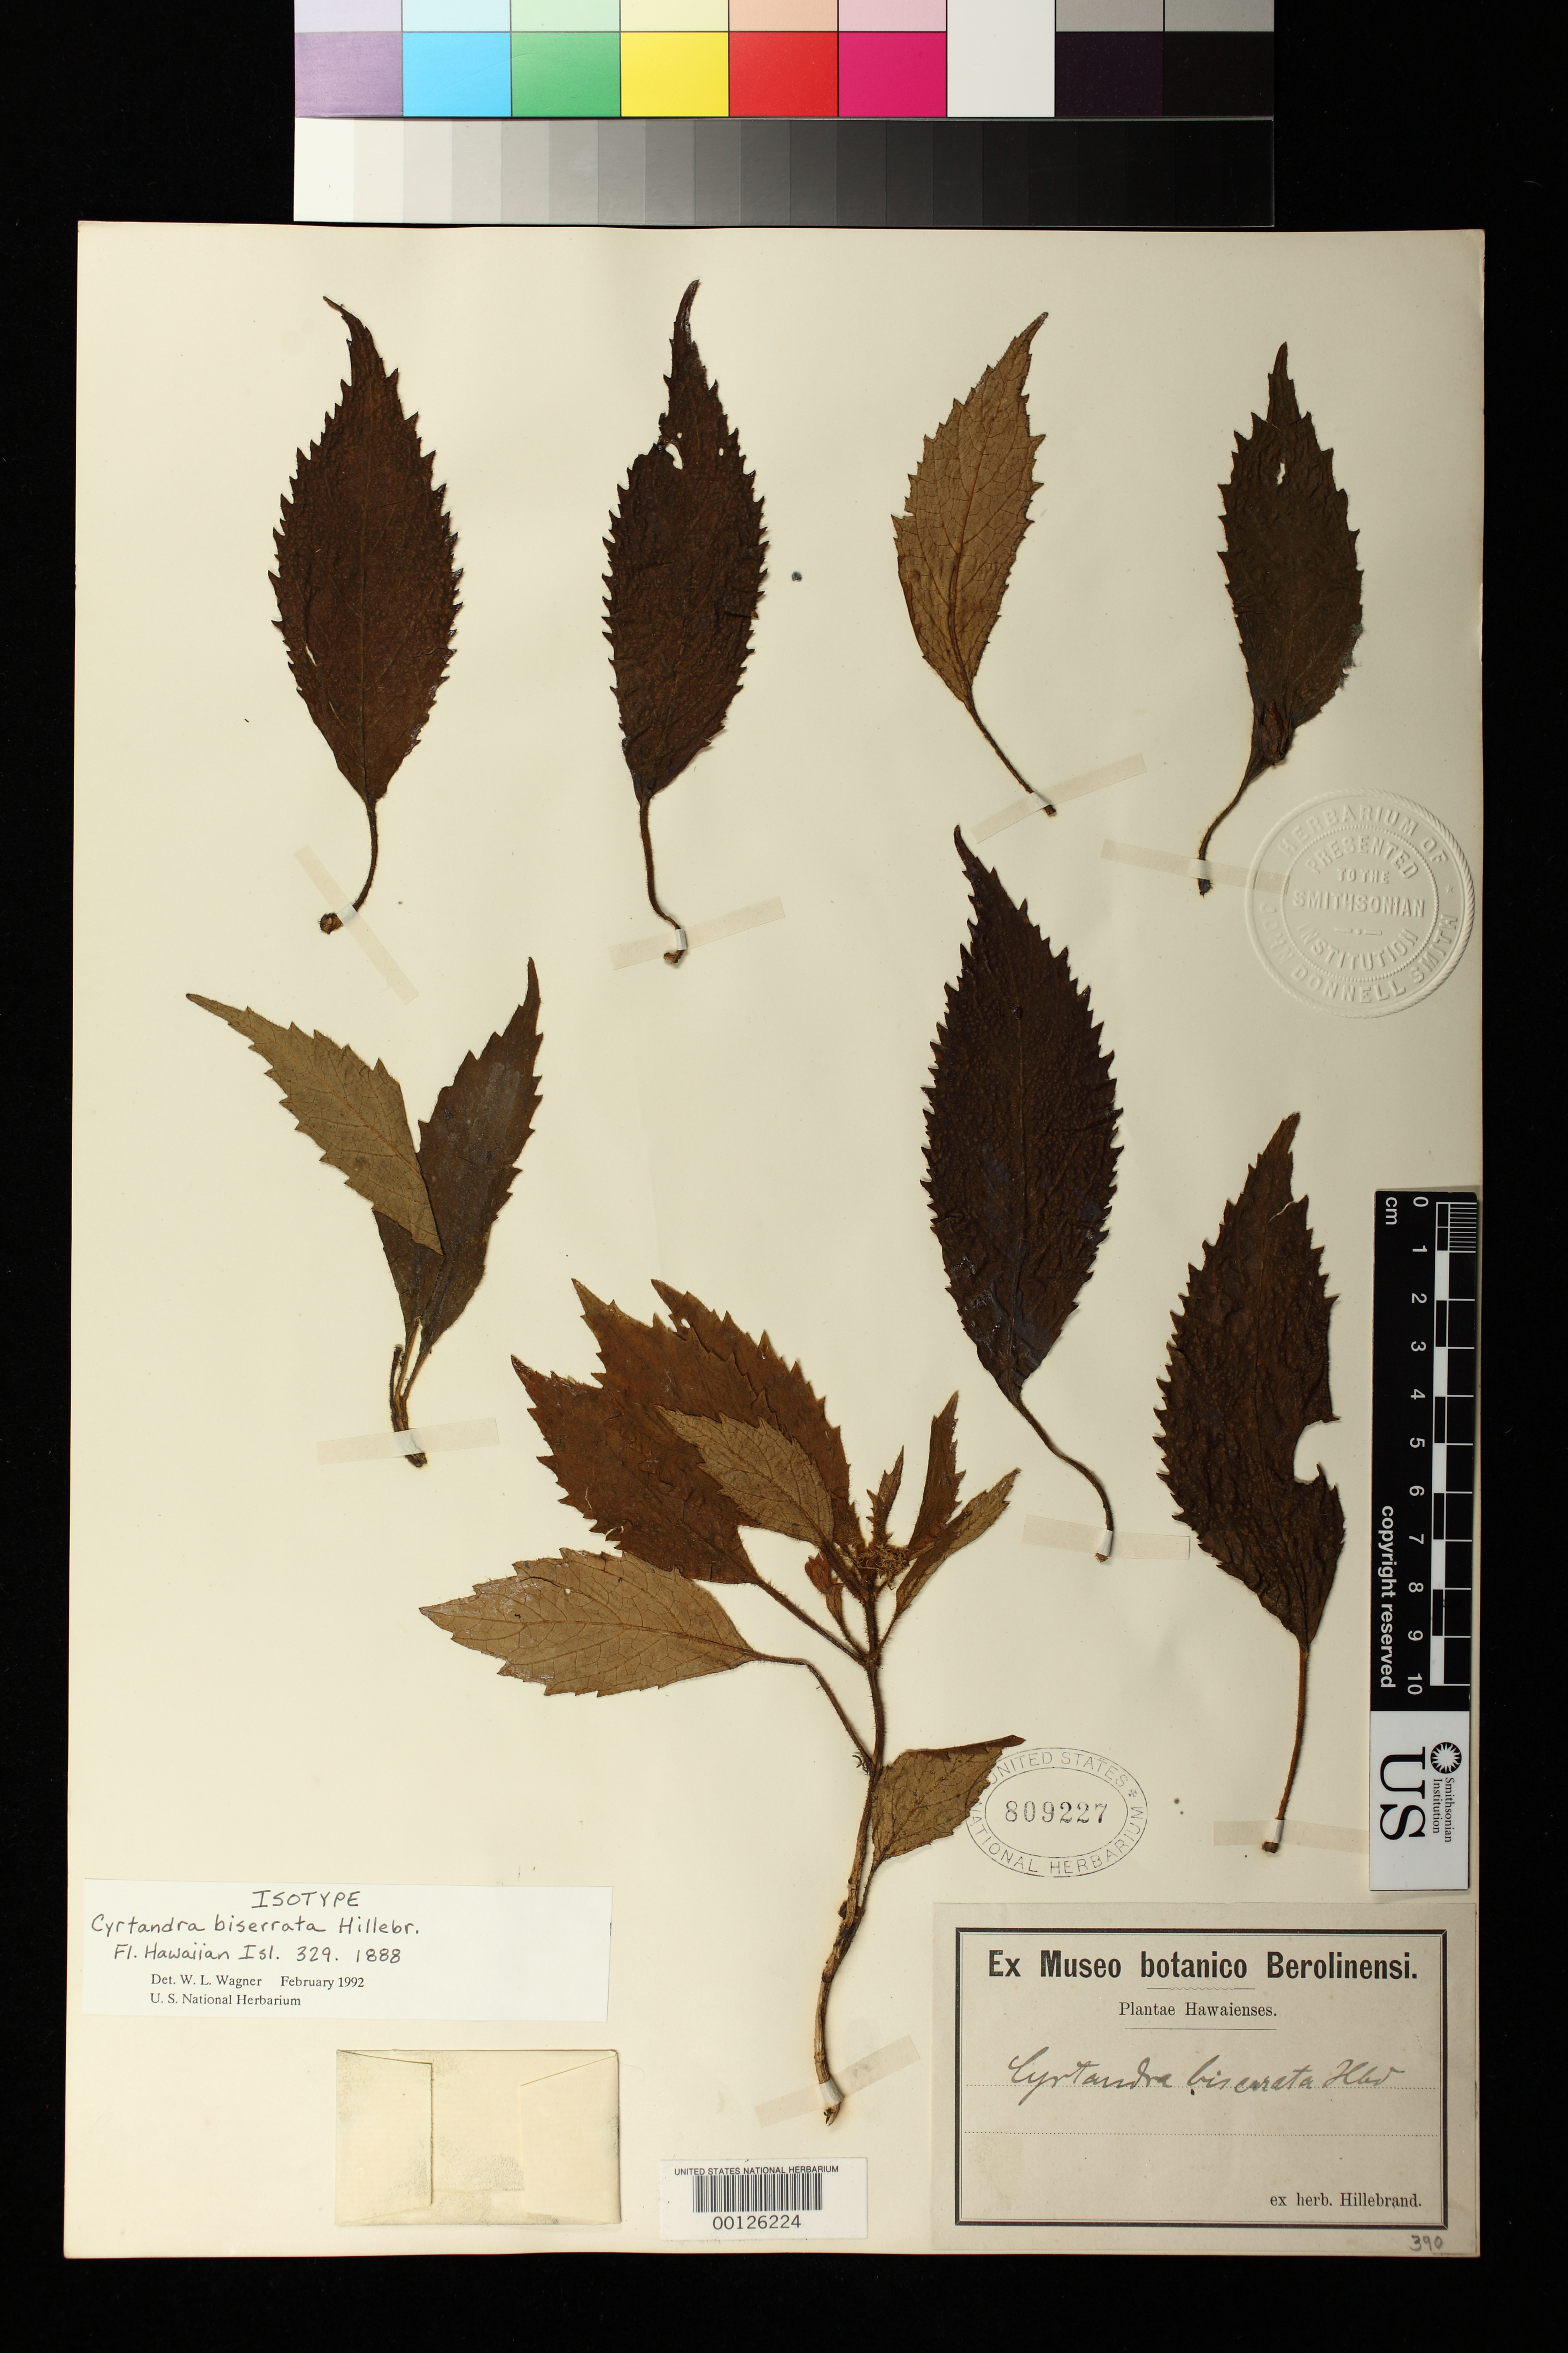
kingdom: Plantae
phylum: Tracheophyta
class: Magnoliopsida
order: Lamiales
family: Gesneriaceae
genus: Cyrtandra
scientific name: Cyrtandra biserrata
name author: Hillebr.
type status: Isotype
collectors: W. Hillebrand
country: United States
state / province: Hawaii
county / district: Maui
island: Molokai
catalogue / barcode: US 809227